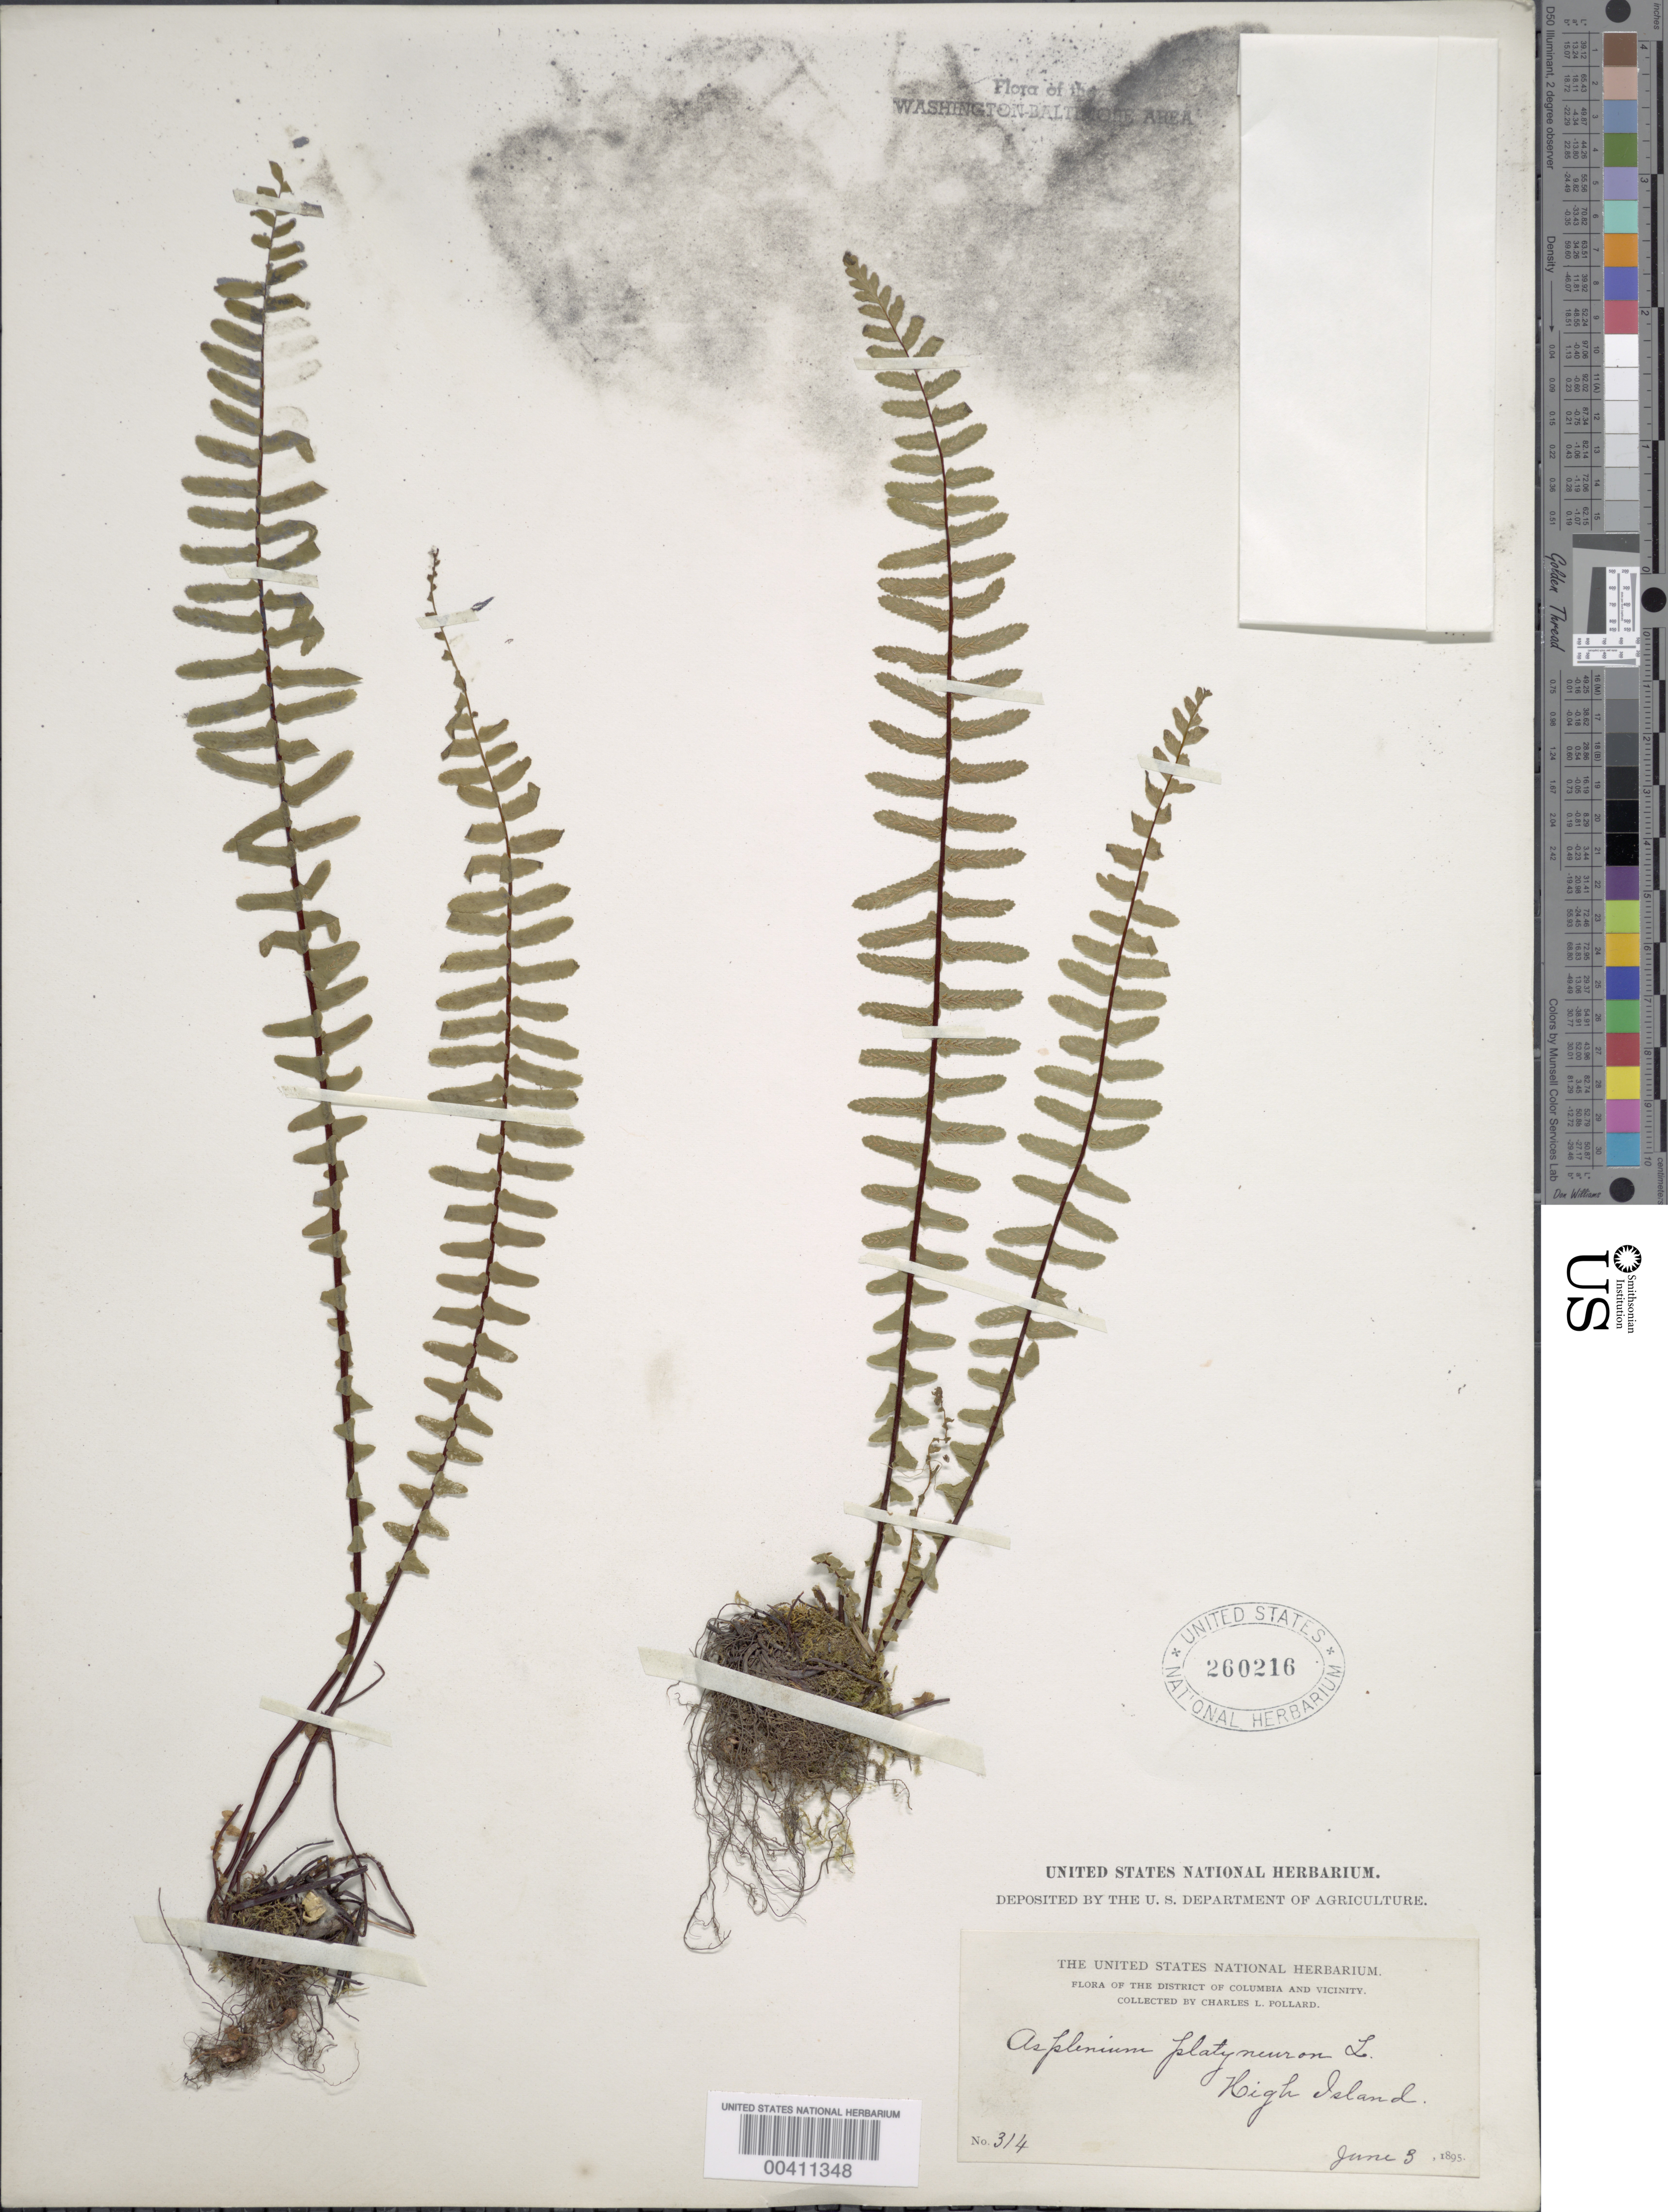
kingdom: Plantae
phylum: Tracheophyta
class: Polypodiopsida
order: Polypodiales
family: Aspleniaceae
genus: Asplenium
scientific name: Asplenium platyneuron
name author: (L.) Britton, Stearns & Poggenb.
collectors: C. L. Pollard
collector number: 314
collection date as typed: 03 Jun 1895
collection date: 1895-06-03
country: United States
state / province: Maryland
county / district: Montgomery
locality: High Island C. & O. Canal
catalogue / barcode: US 260216